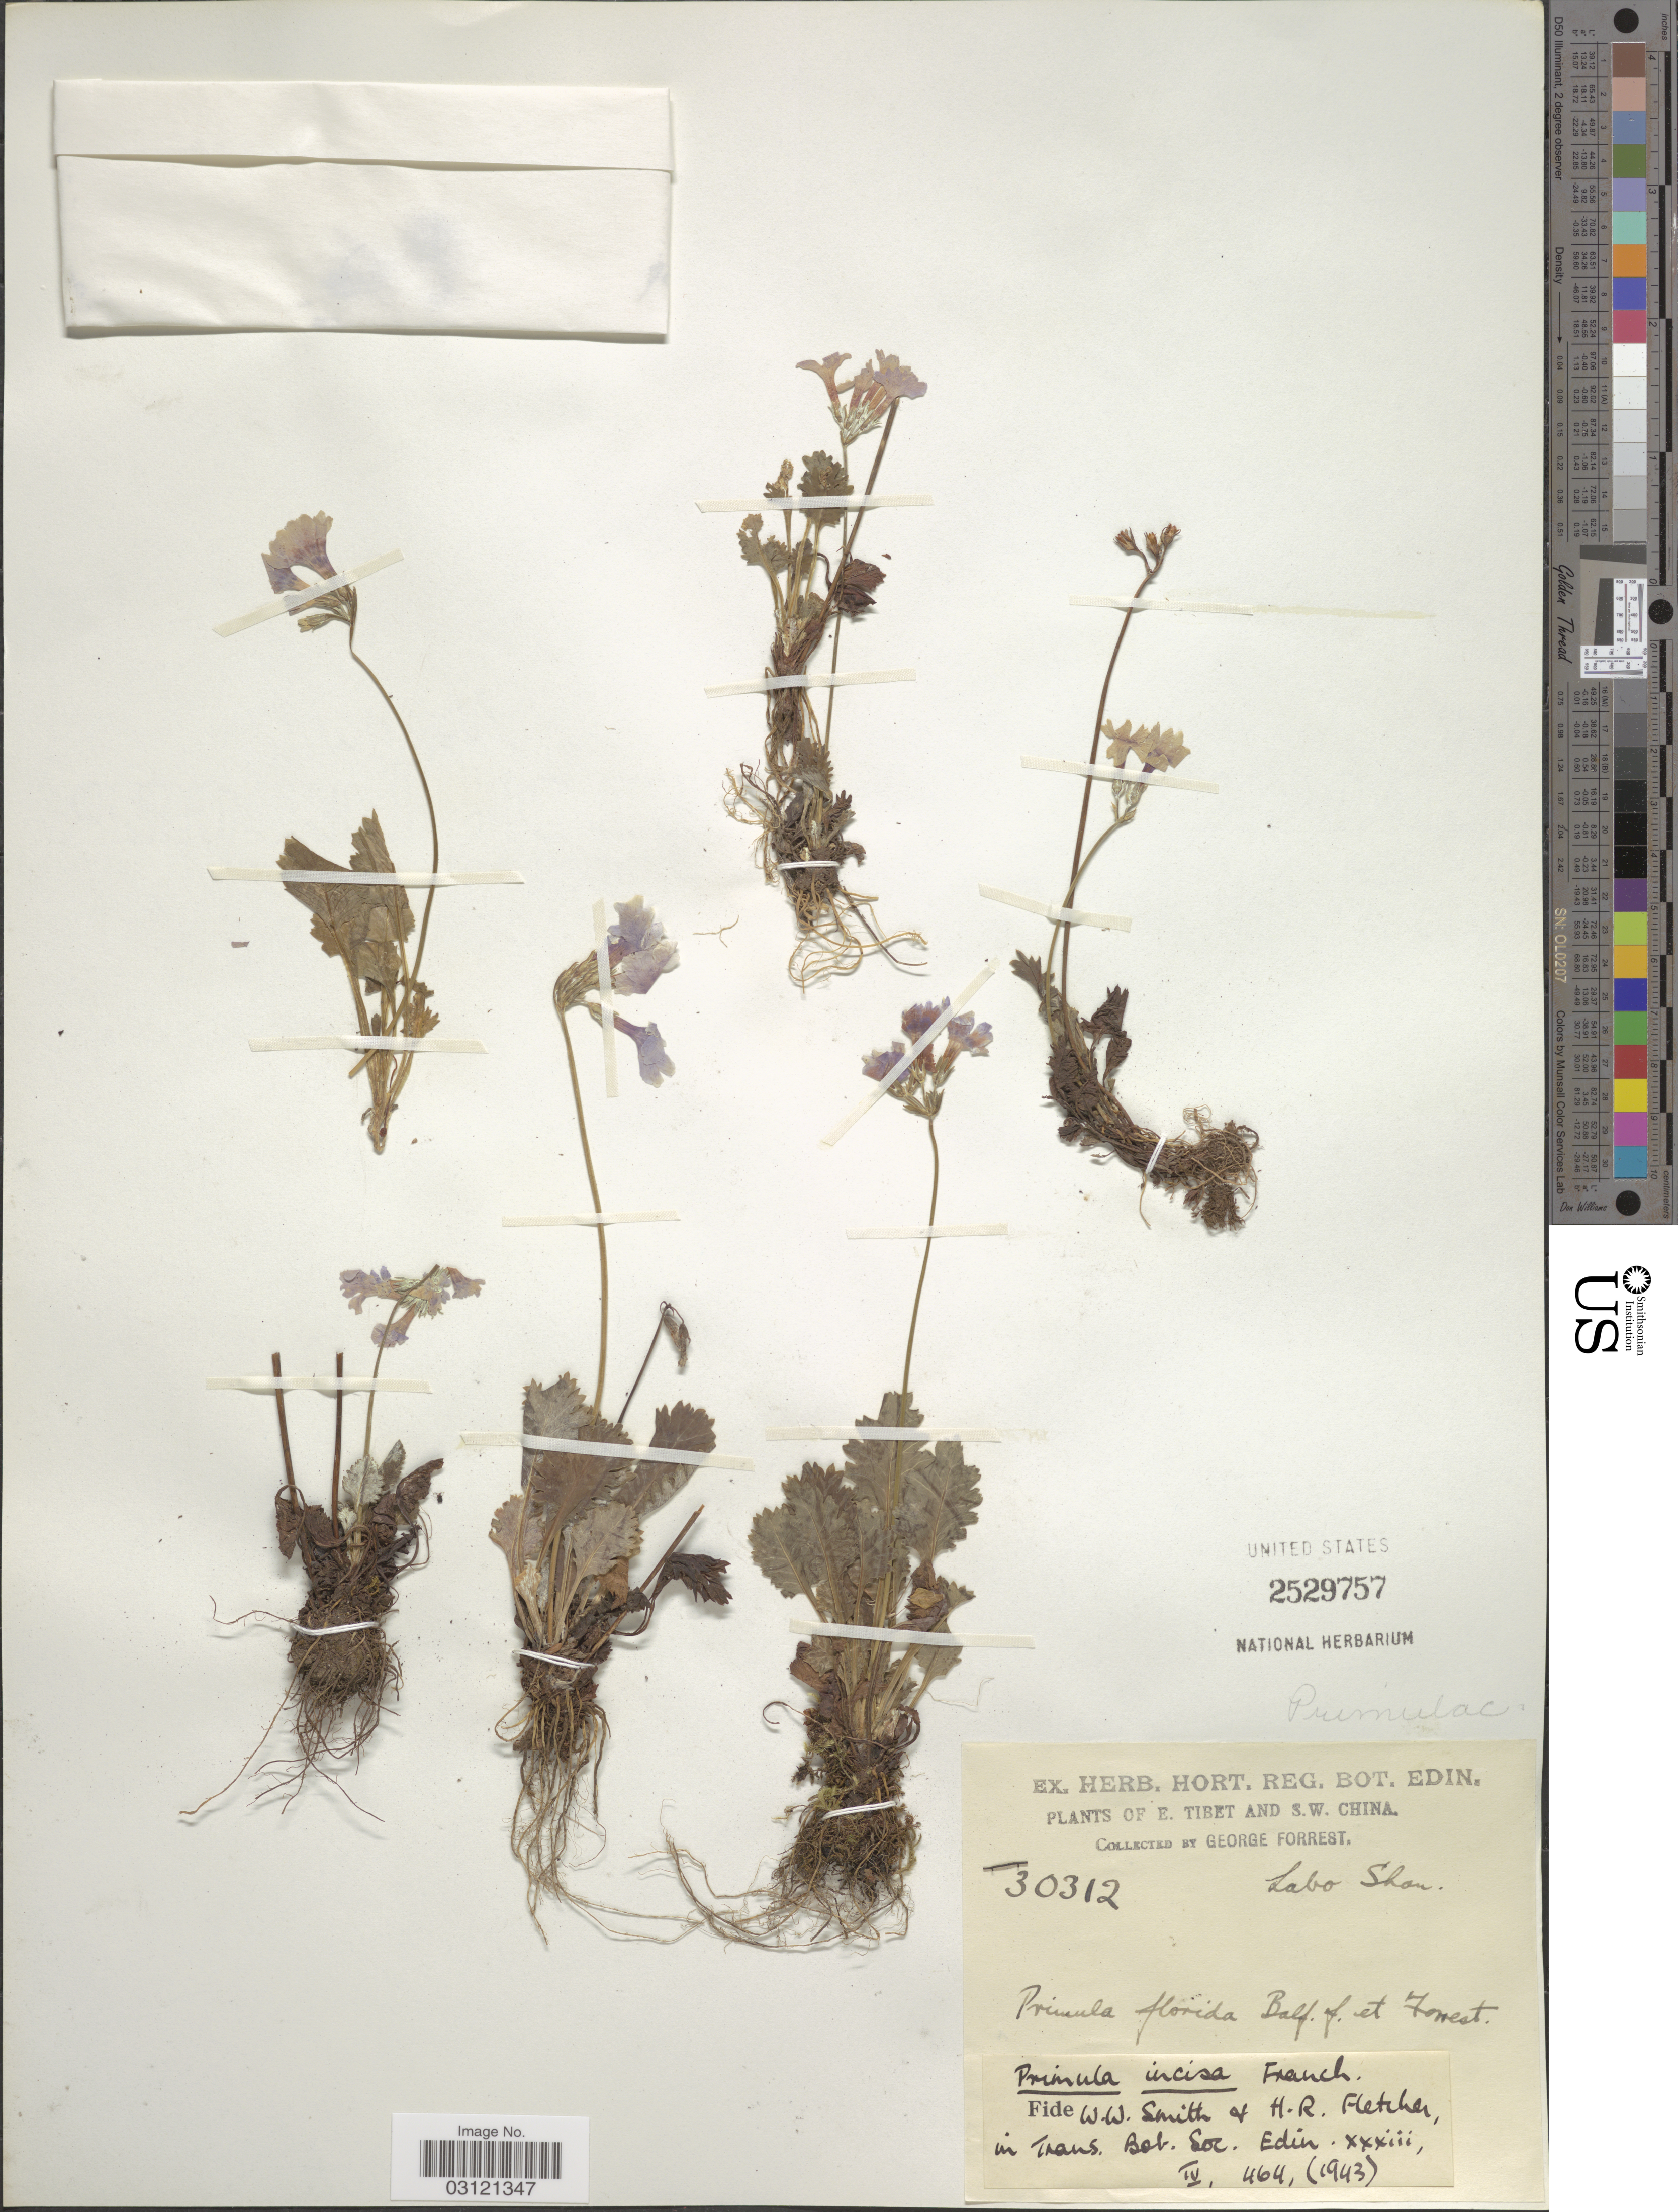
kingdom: Plantae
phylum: Tracheophyta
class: Magnoliopsida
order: Ericales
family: Primulaceae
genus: Primula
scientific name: Primula incisa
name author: Franch.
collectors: G. Forrest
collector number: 30312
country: China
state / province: Xizang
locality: E. Tibet and S.W. China, Labo Shan.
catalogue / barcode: US 2529757